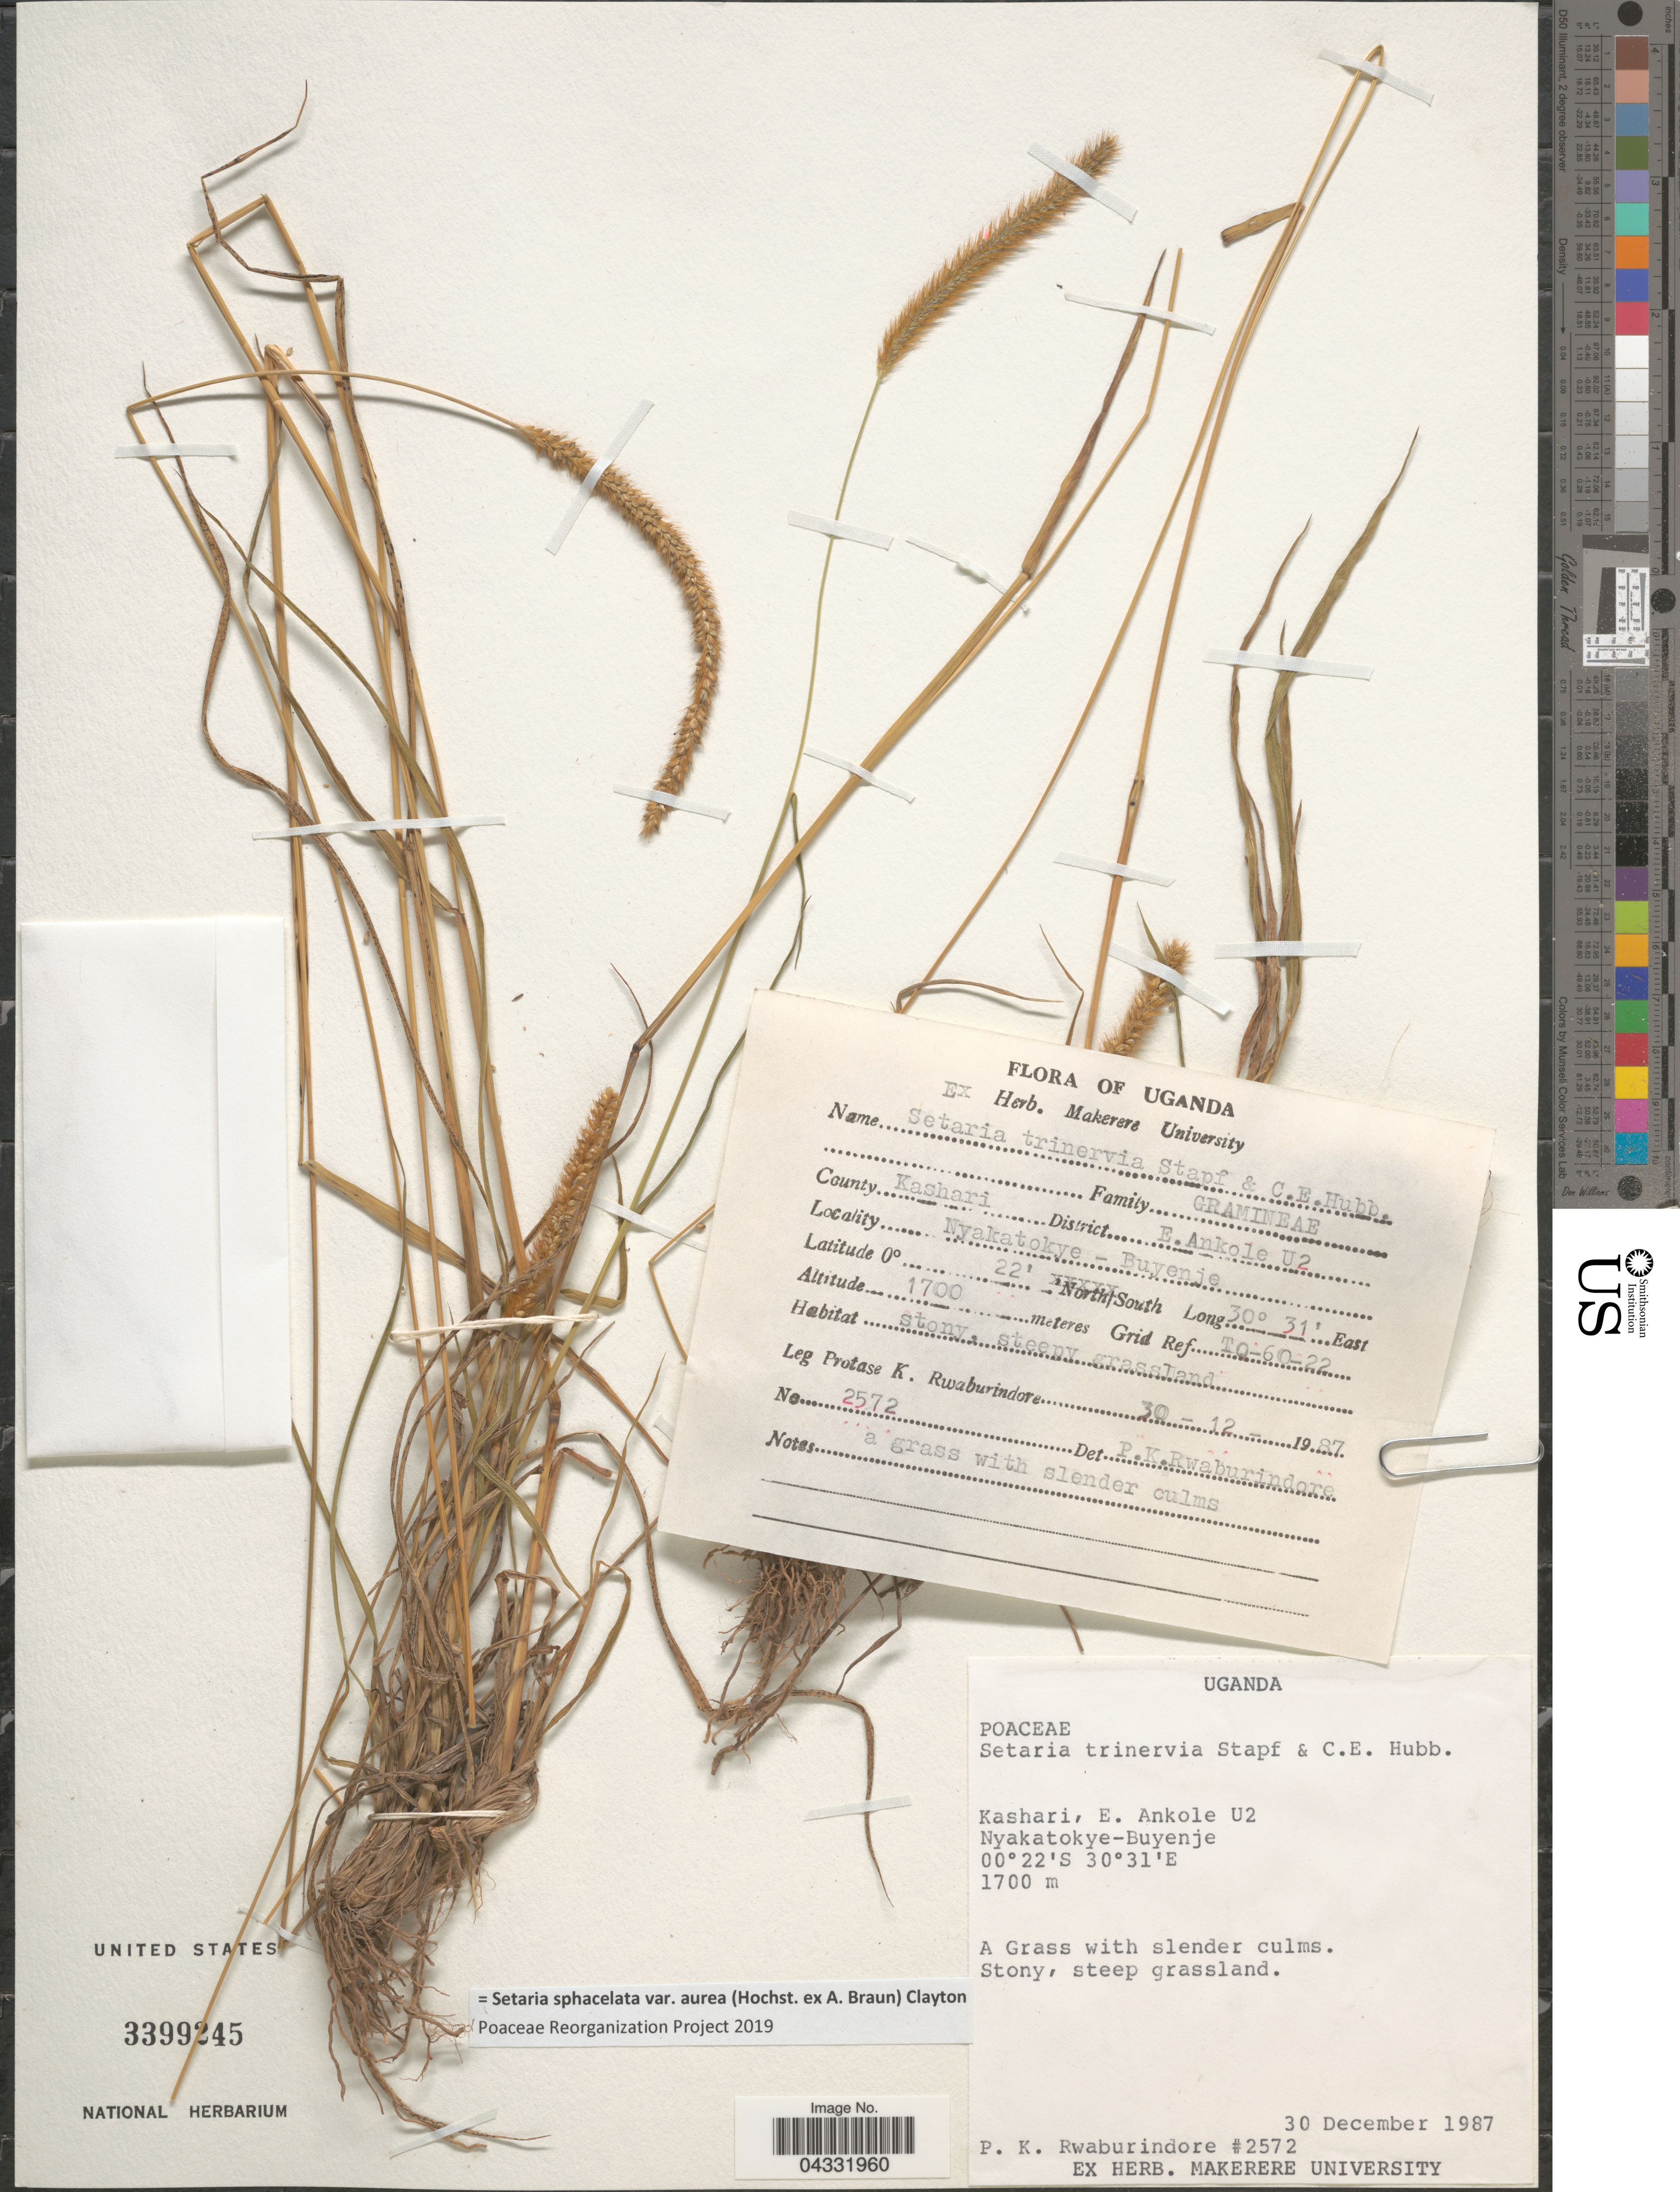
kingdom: Plantae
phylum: Tracheophyta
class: Liliopsida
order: Poales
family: Poaceae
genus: Setaria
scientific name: Setaria sphacelata var. aurea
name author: (Hochst. ex A. Braun) Clayton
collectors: P. Rwaburindore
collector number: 2572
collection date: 1987-12-30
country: Uganda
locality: County Kashari, District E. Ankole U2. Nyakatokye-Buyenje.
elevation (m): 1700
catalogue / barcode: US 3399245